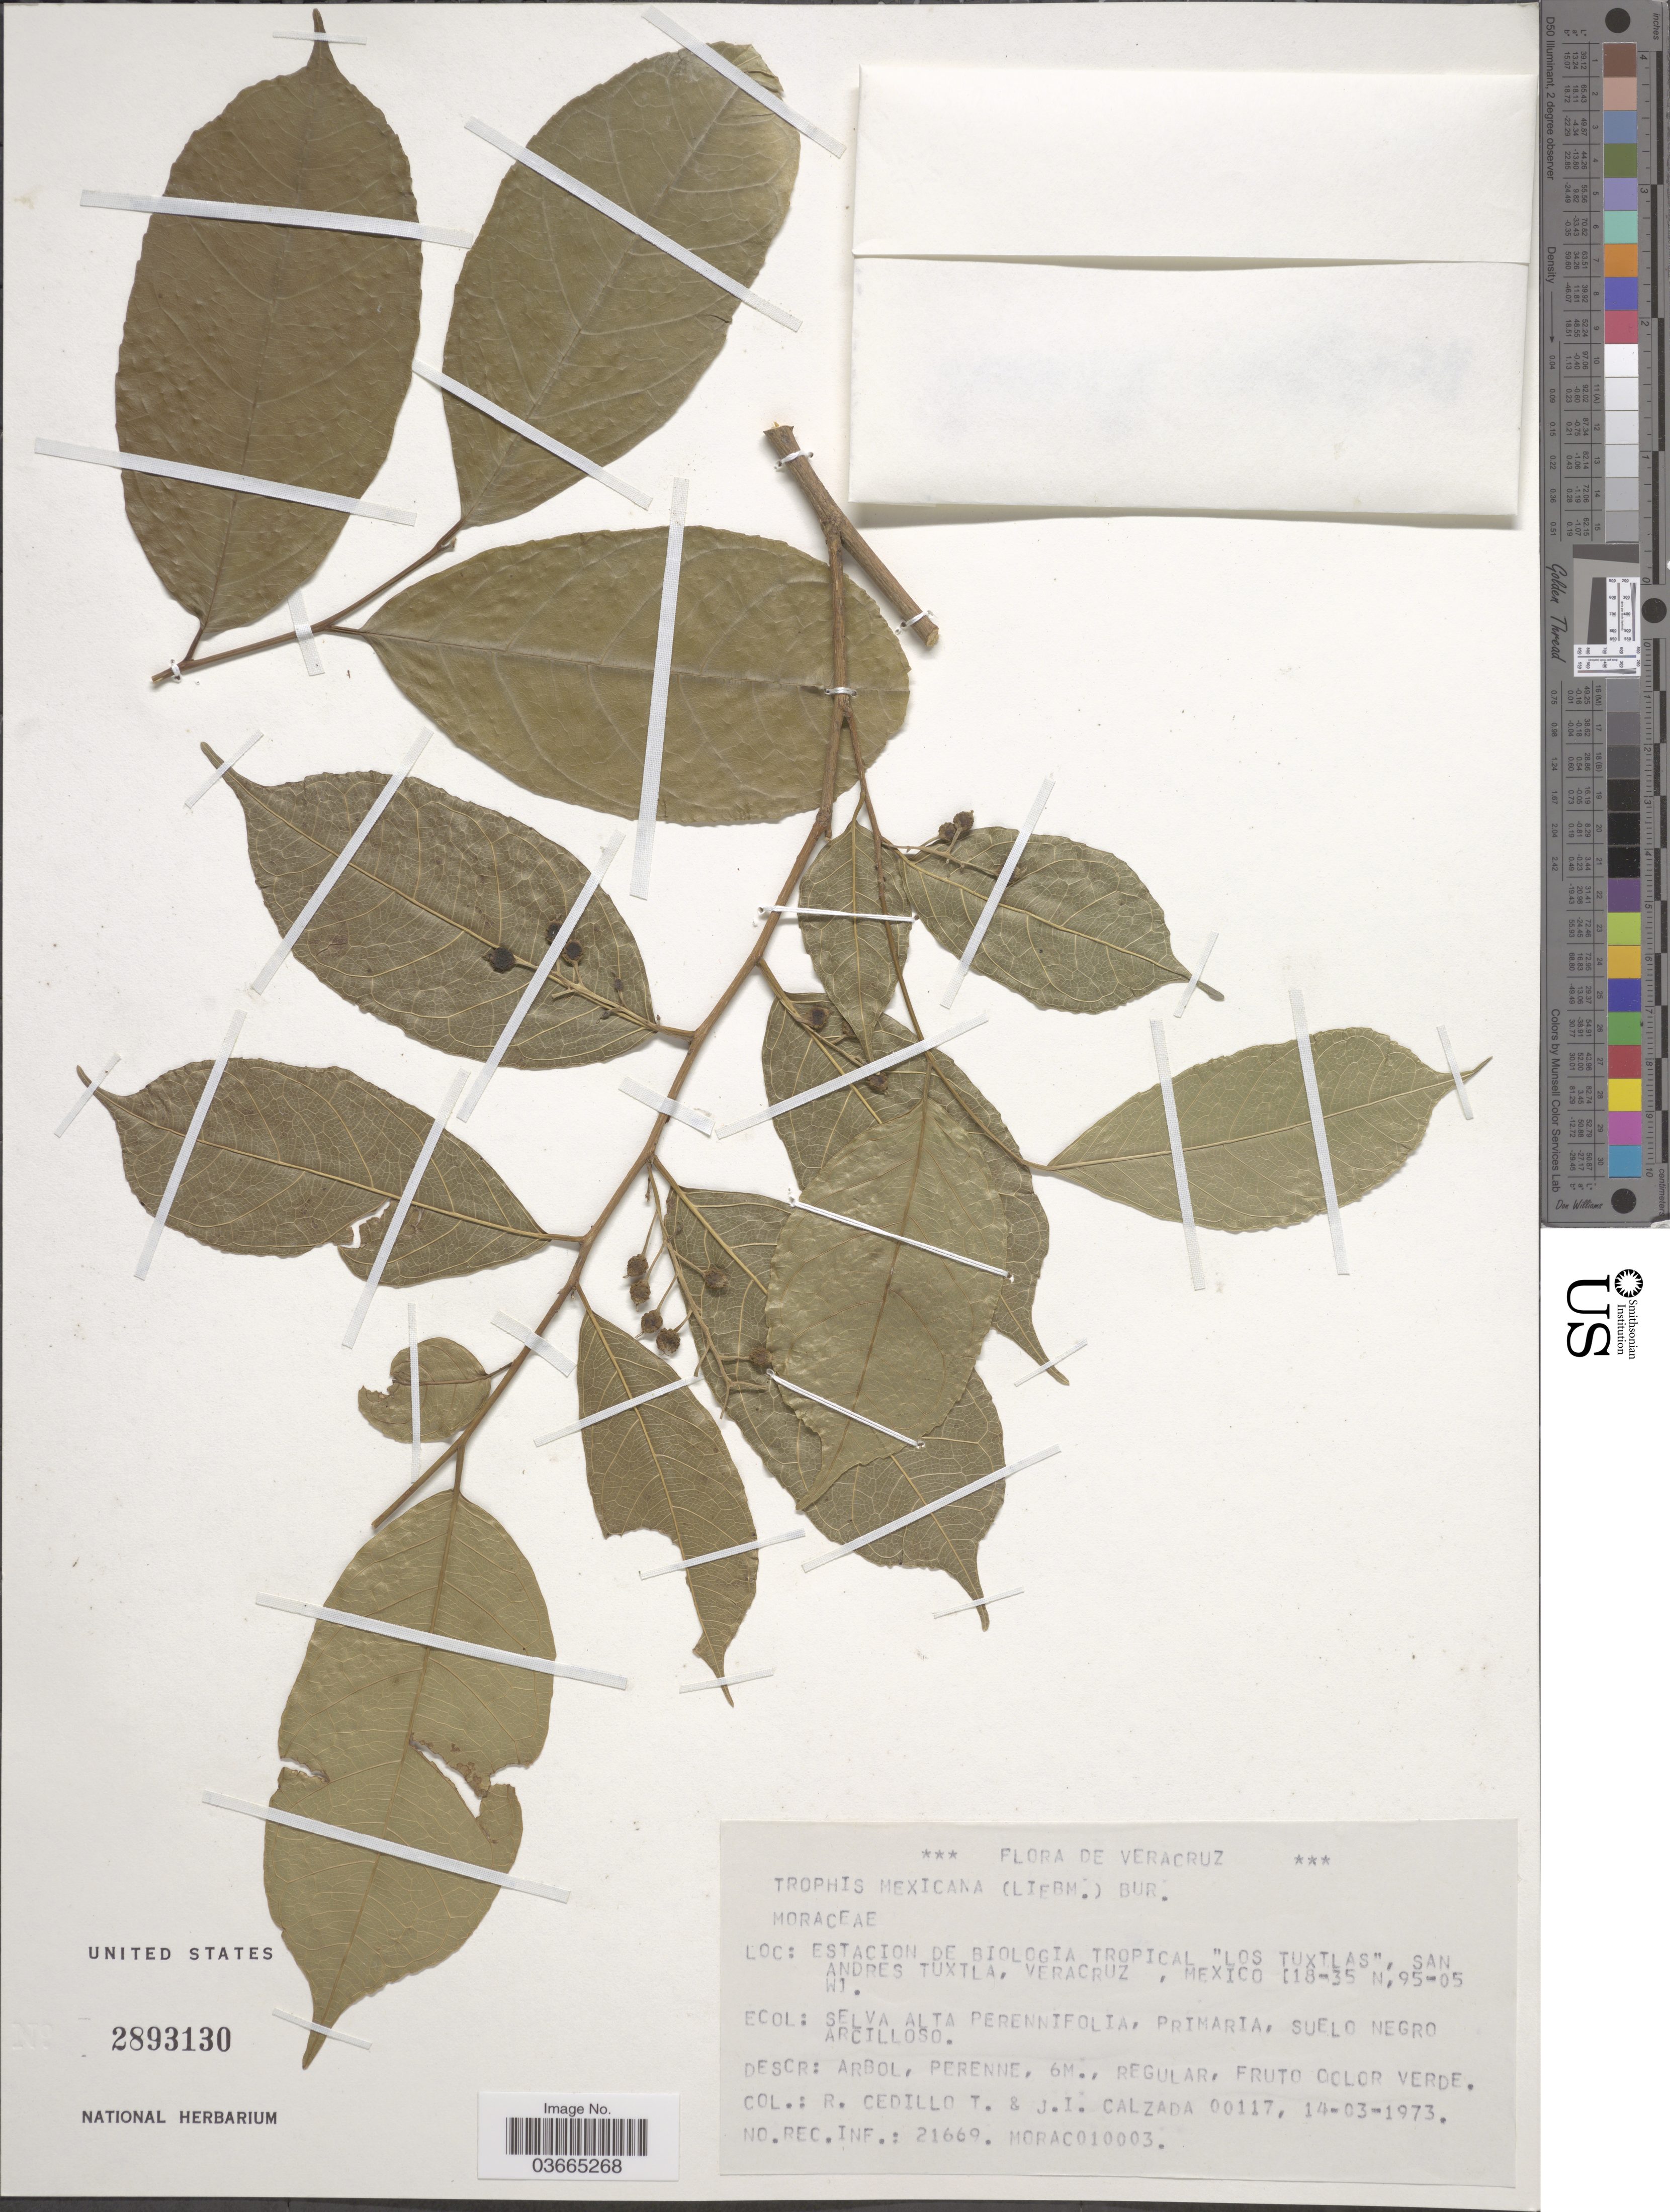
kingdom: Plantae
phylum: Tracheophyta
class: Magnoliopsida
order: Rosales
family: Moraceae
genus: Trophis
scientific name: Trophis mexicana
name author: (Liebm.) Bureau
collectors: R. CedilloT. & J. I. Calzada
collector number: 00117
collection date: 1973-03-14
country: Mexico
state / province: Veracruz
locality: Veracruz. Estacion de Biologica Tropical "Los Tuxtlas", San Andres Tuxtla, Veracruz.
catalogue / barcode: US 2893130